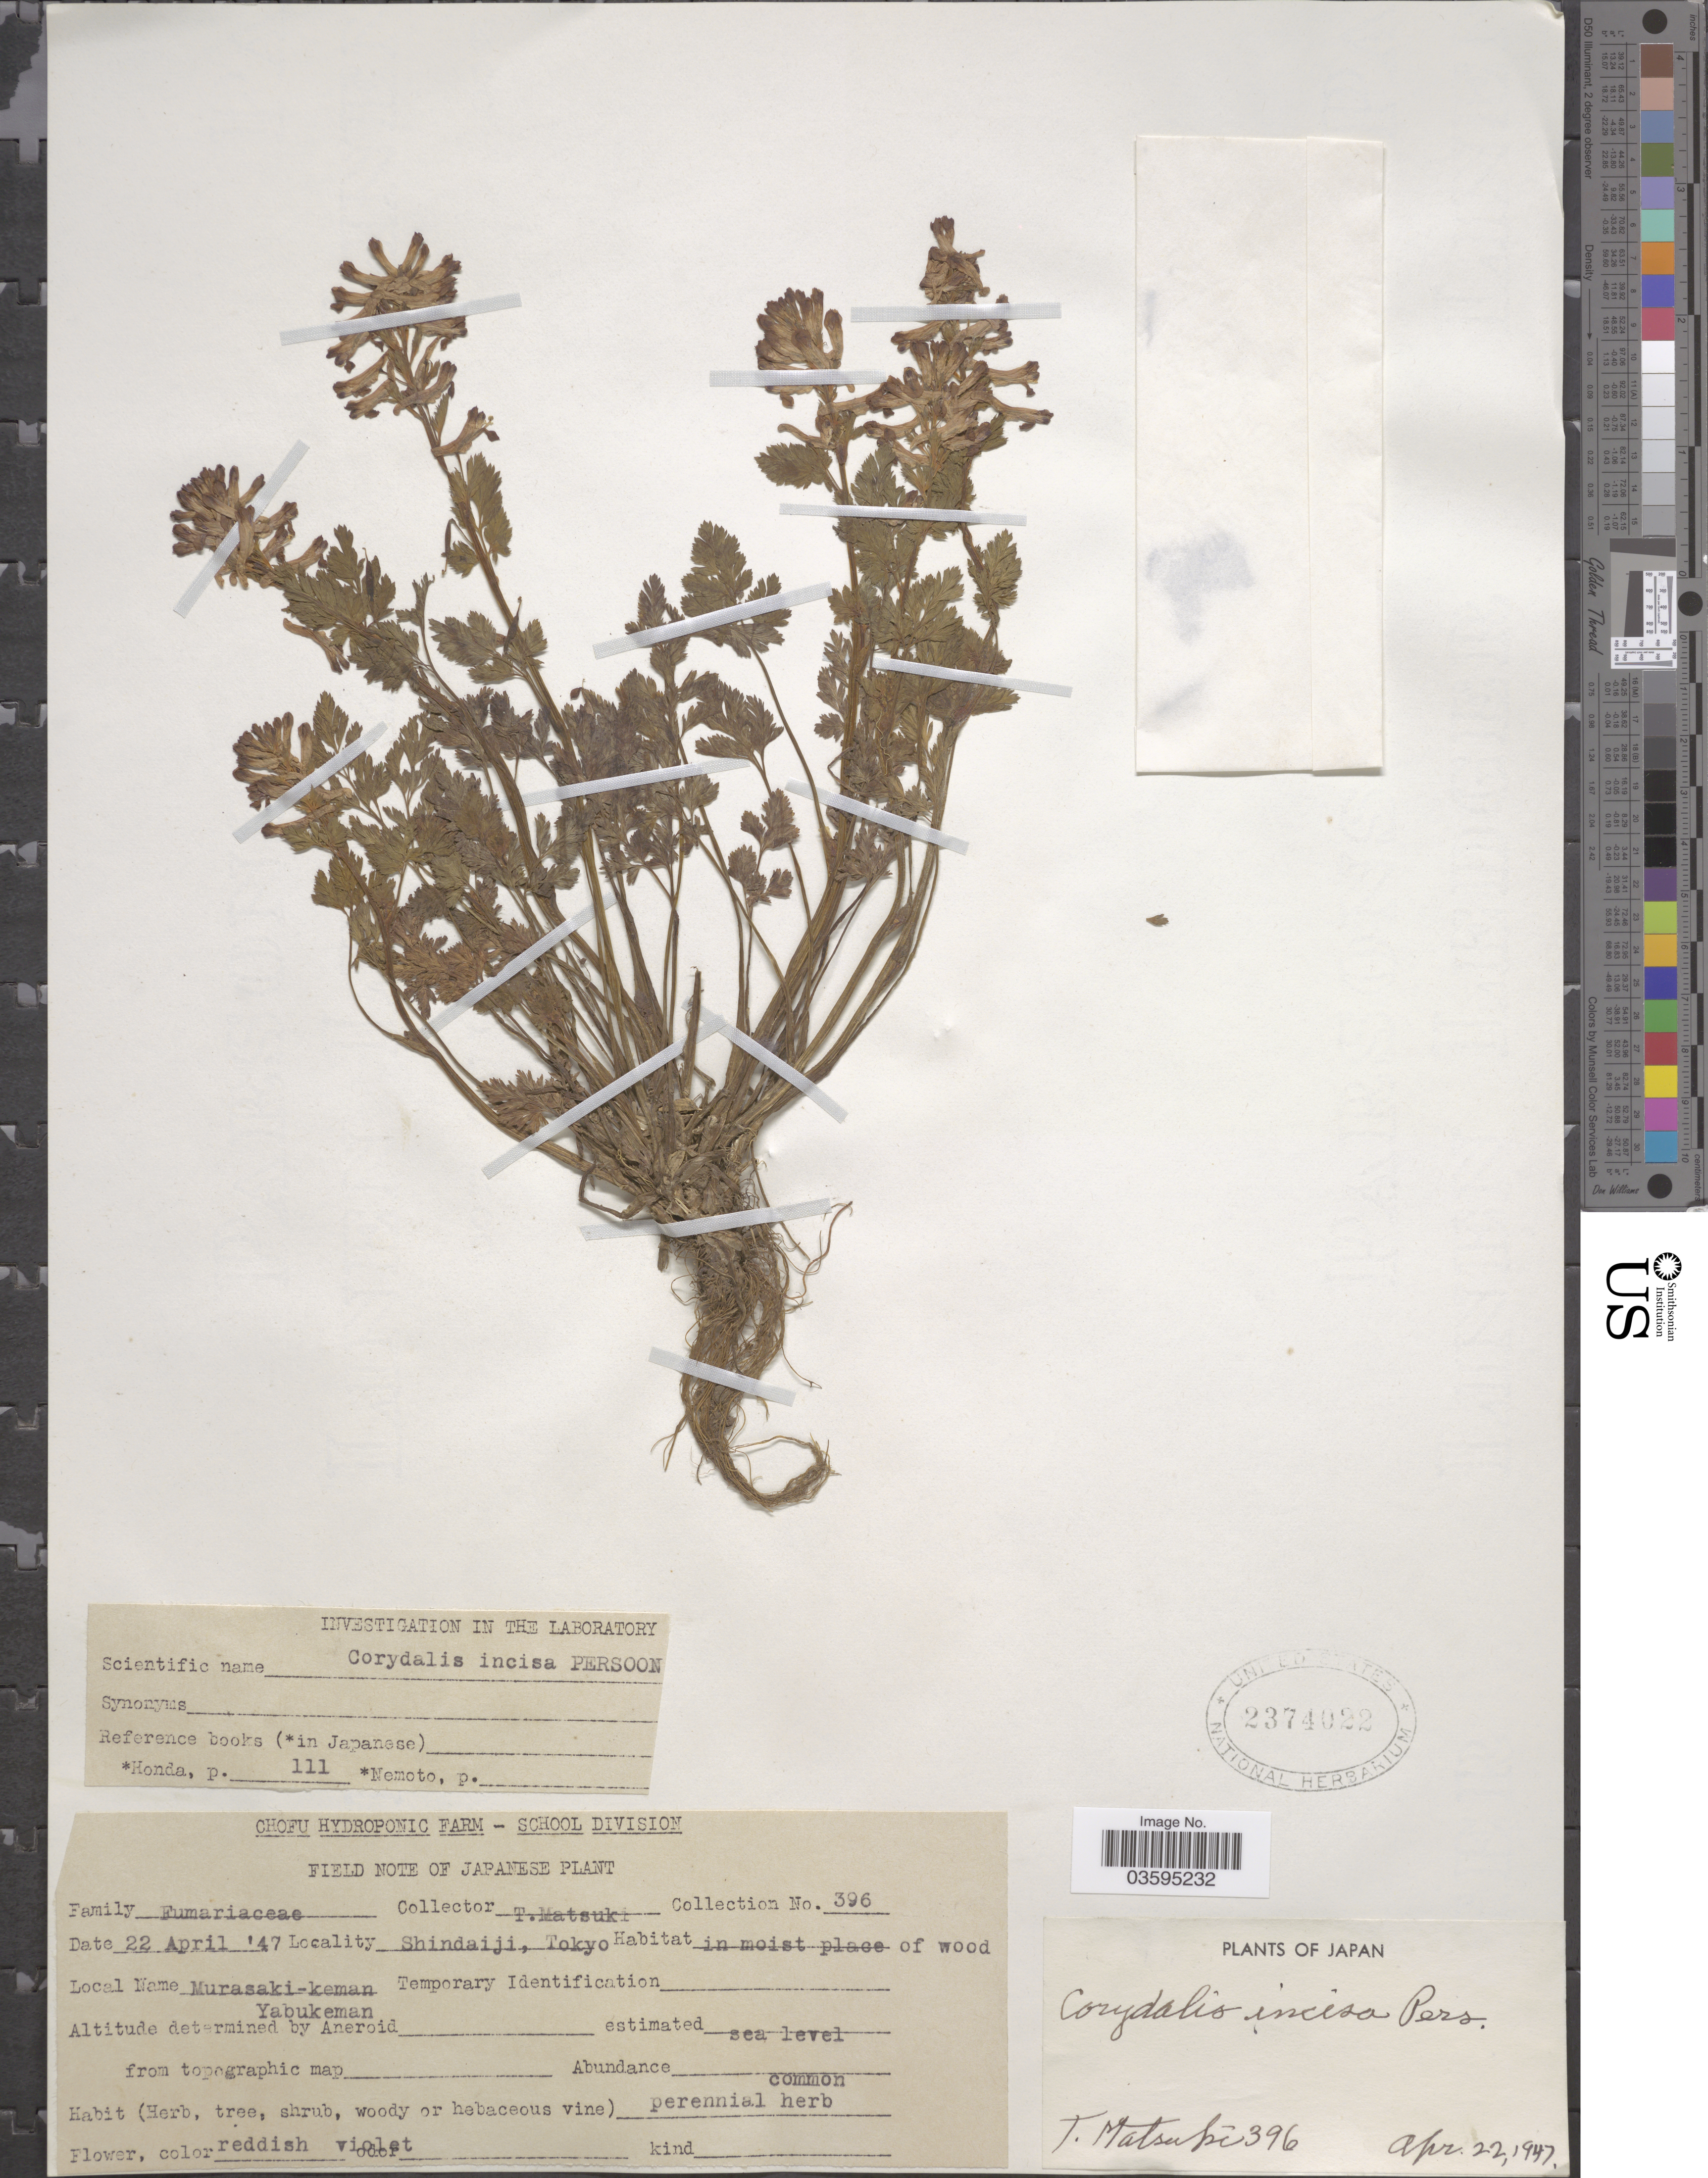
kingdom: Plantae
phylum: Tracheophyta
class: Magnoliopsida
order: Ranunculales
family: Papaveraceae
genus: Corydalis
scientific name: Corydalis incisa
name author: (Thunb.) Pers.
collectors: T. Matsuki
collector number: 396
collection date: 1947-04-22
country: Japan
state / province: Tokyo, Federal City of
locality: Shindaiji.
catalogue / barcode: US 2374022